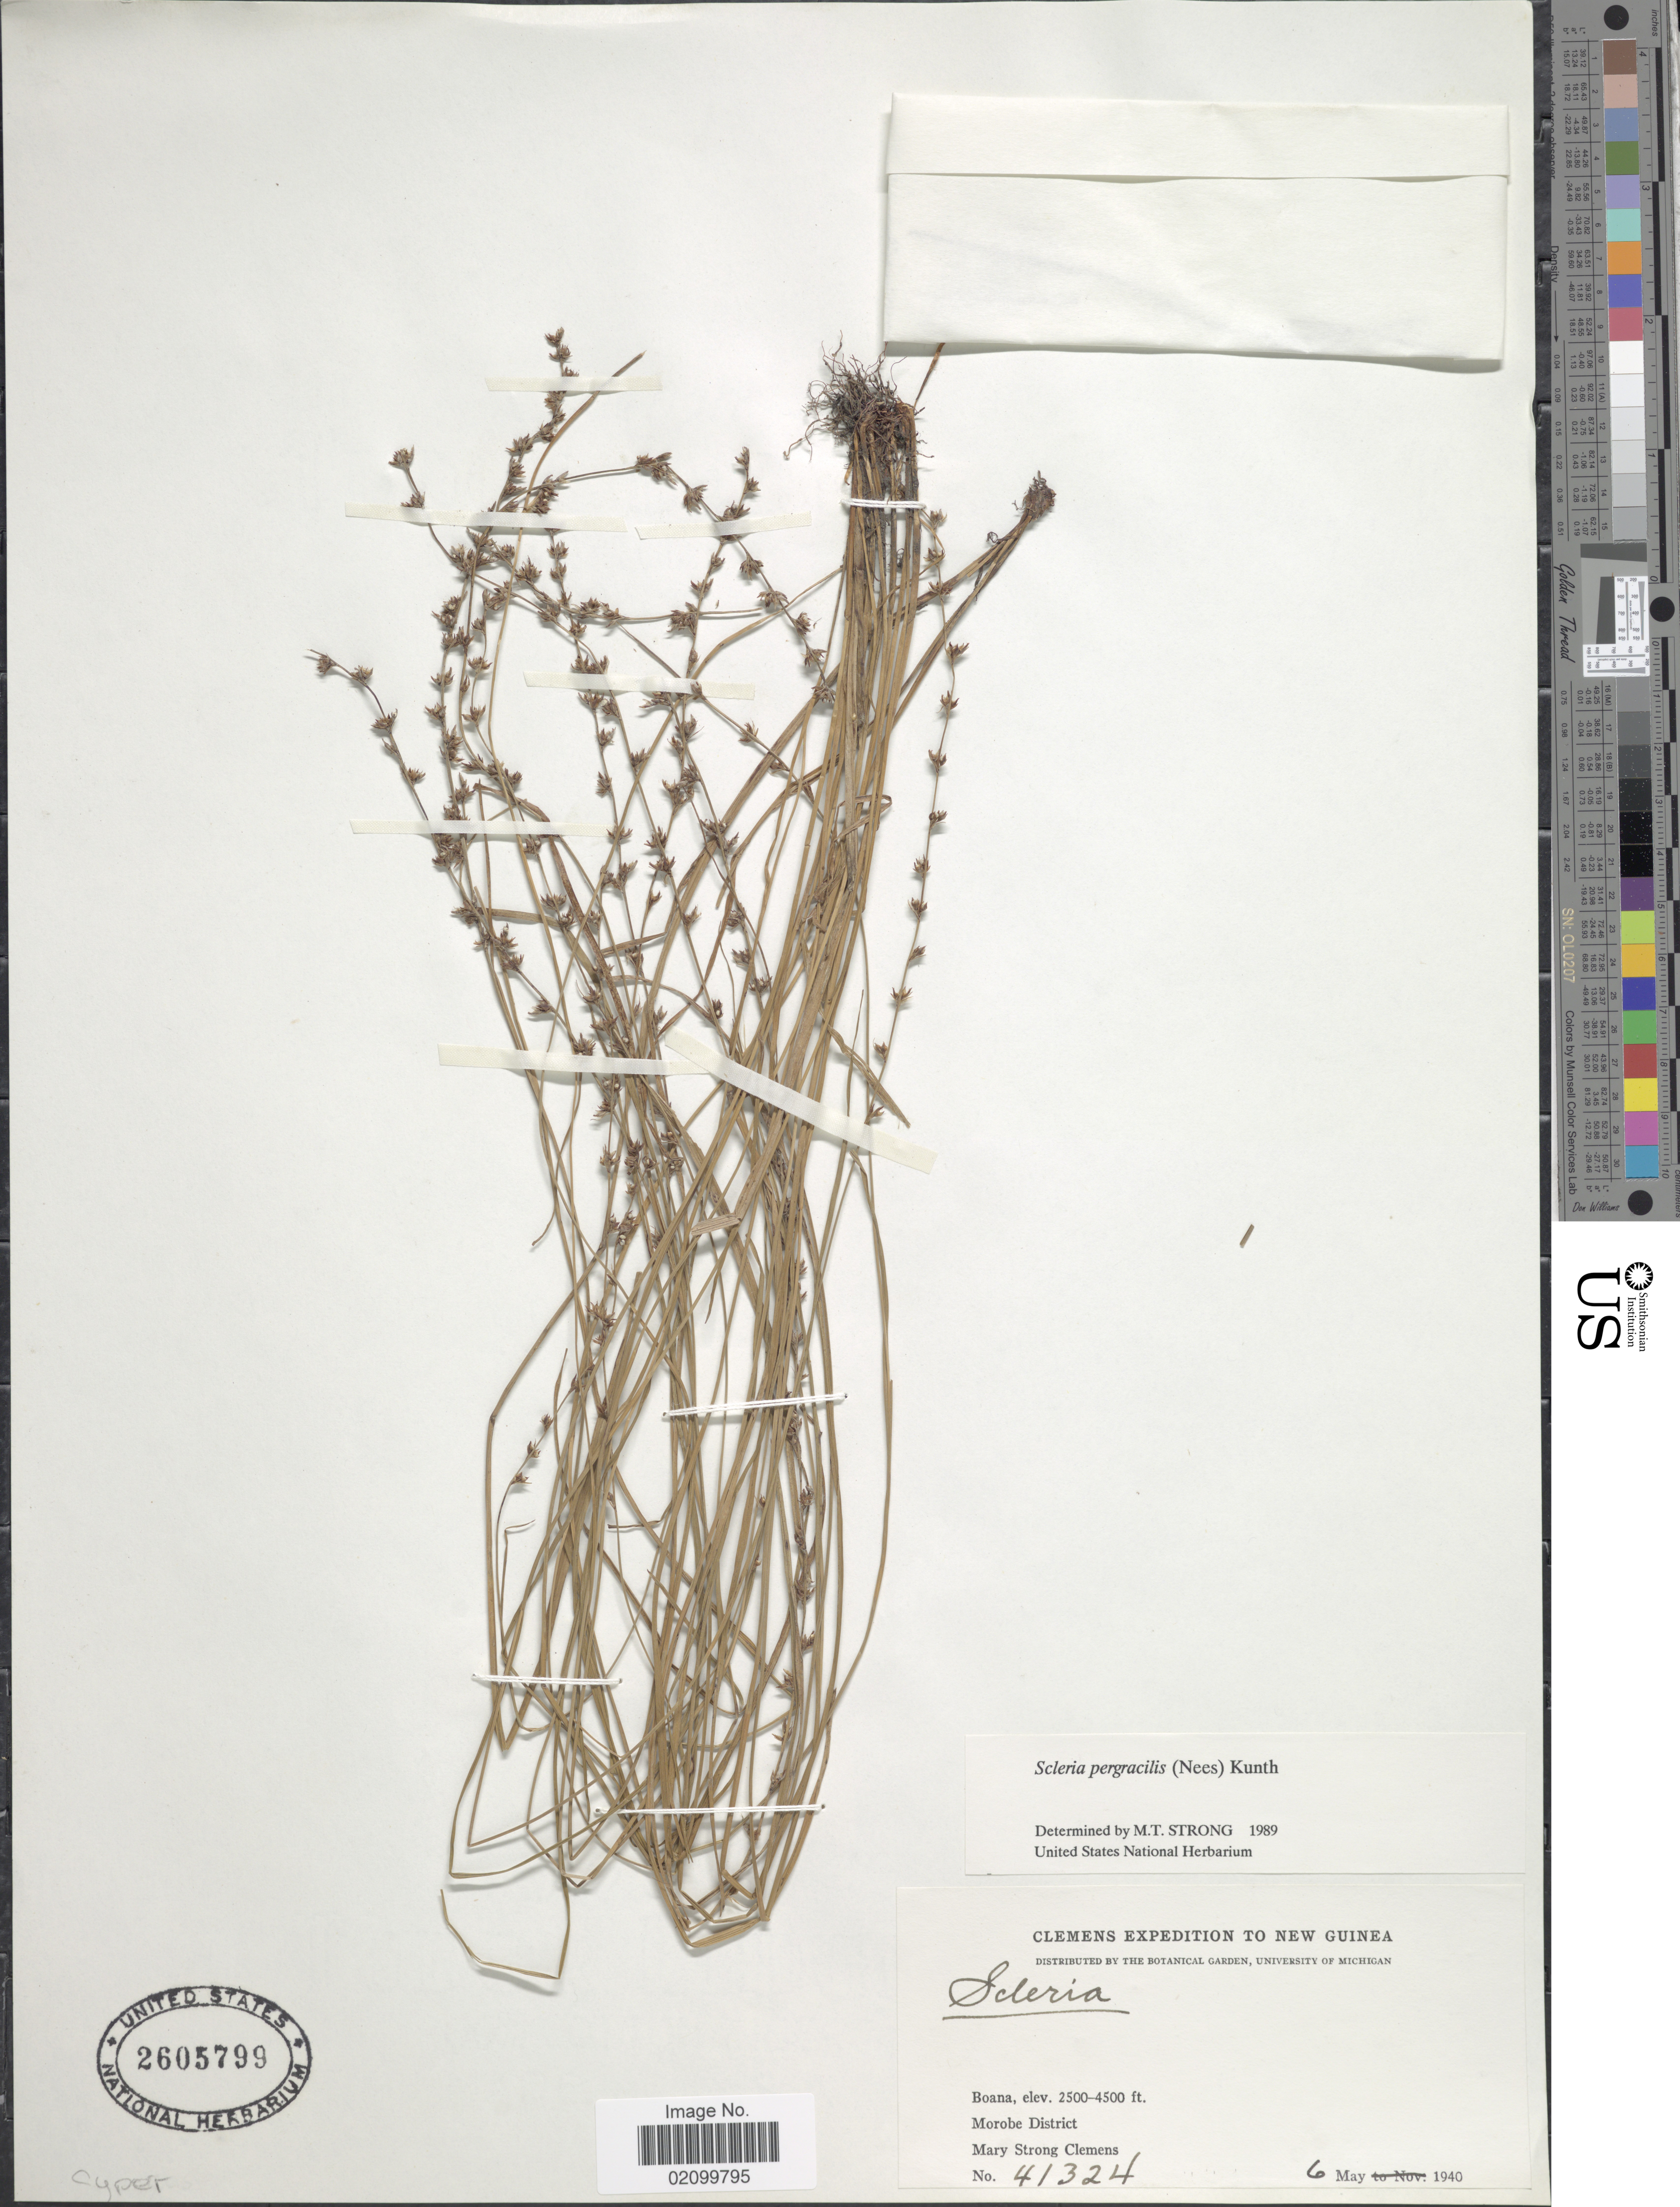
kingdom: Plantae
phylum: Tracheophyta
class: Liliopsida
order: Poales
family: Cyperaceae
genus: Scleria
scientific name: Scleria pergracilis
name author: (Nees) Kunth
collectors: M. S. Clemens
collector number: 41324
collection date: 1940-05-06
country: Papua New Guinea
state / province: Morobe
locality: New Guinea. Boana, Morobe District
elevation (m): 762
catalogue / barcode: US 2605799